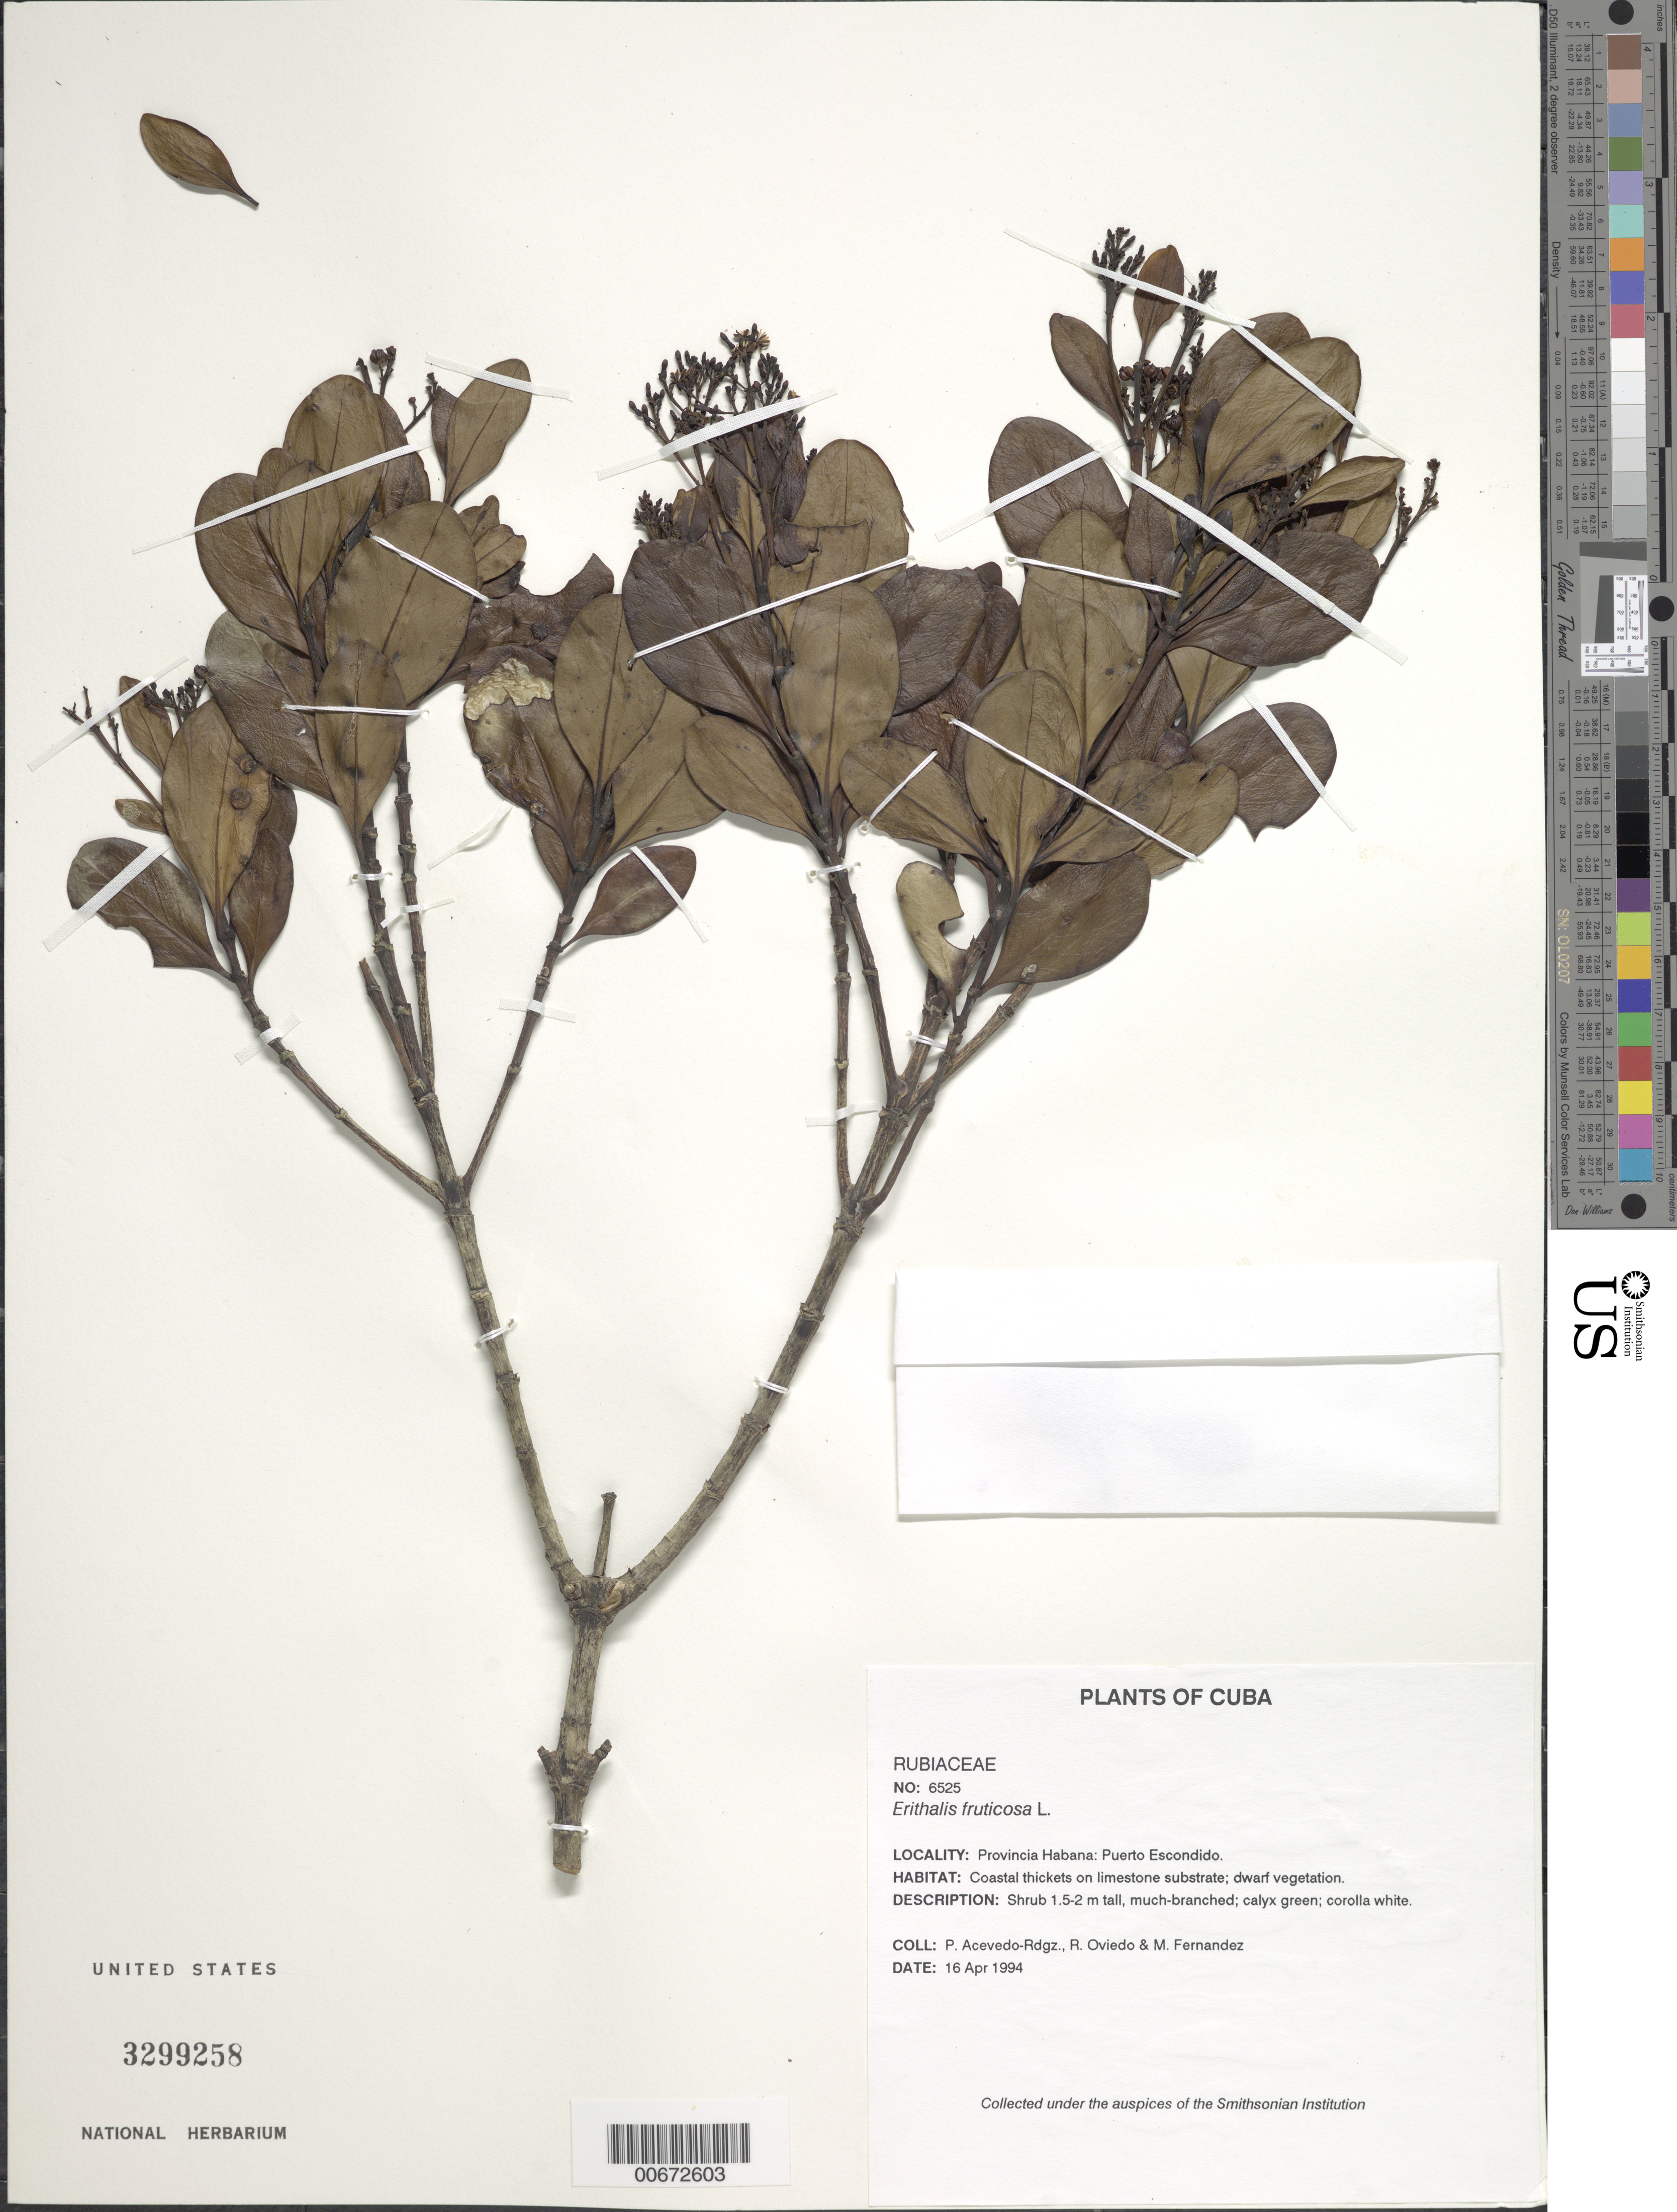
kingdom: Plantae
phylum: Tracheophyta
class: Magnoliopsida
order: Gentianales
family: Rubiaceae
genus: Erithalis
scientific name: Erithalis fruticosa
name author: L.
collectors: P. Acevedo-Rodr., R. Oviedo & M. Fernández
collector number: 6525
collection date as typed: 16 Apr 1994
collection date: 1994-04-16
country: Cuba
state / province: Mayabeque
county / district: Municipio de Santa Cruz del Norte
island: Cuba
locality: Puerto Escondido, ca 80 km E of Habana City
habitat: Coastal thickets on limestone substrate; dwarf vegetation.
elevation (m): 10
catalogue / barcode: US 3299258